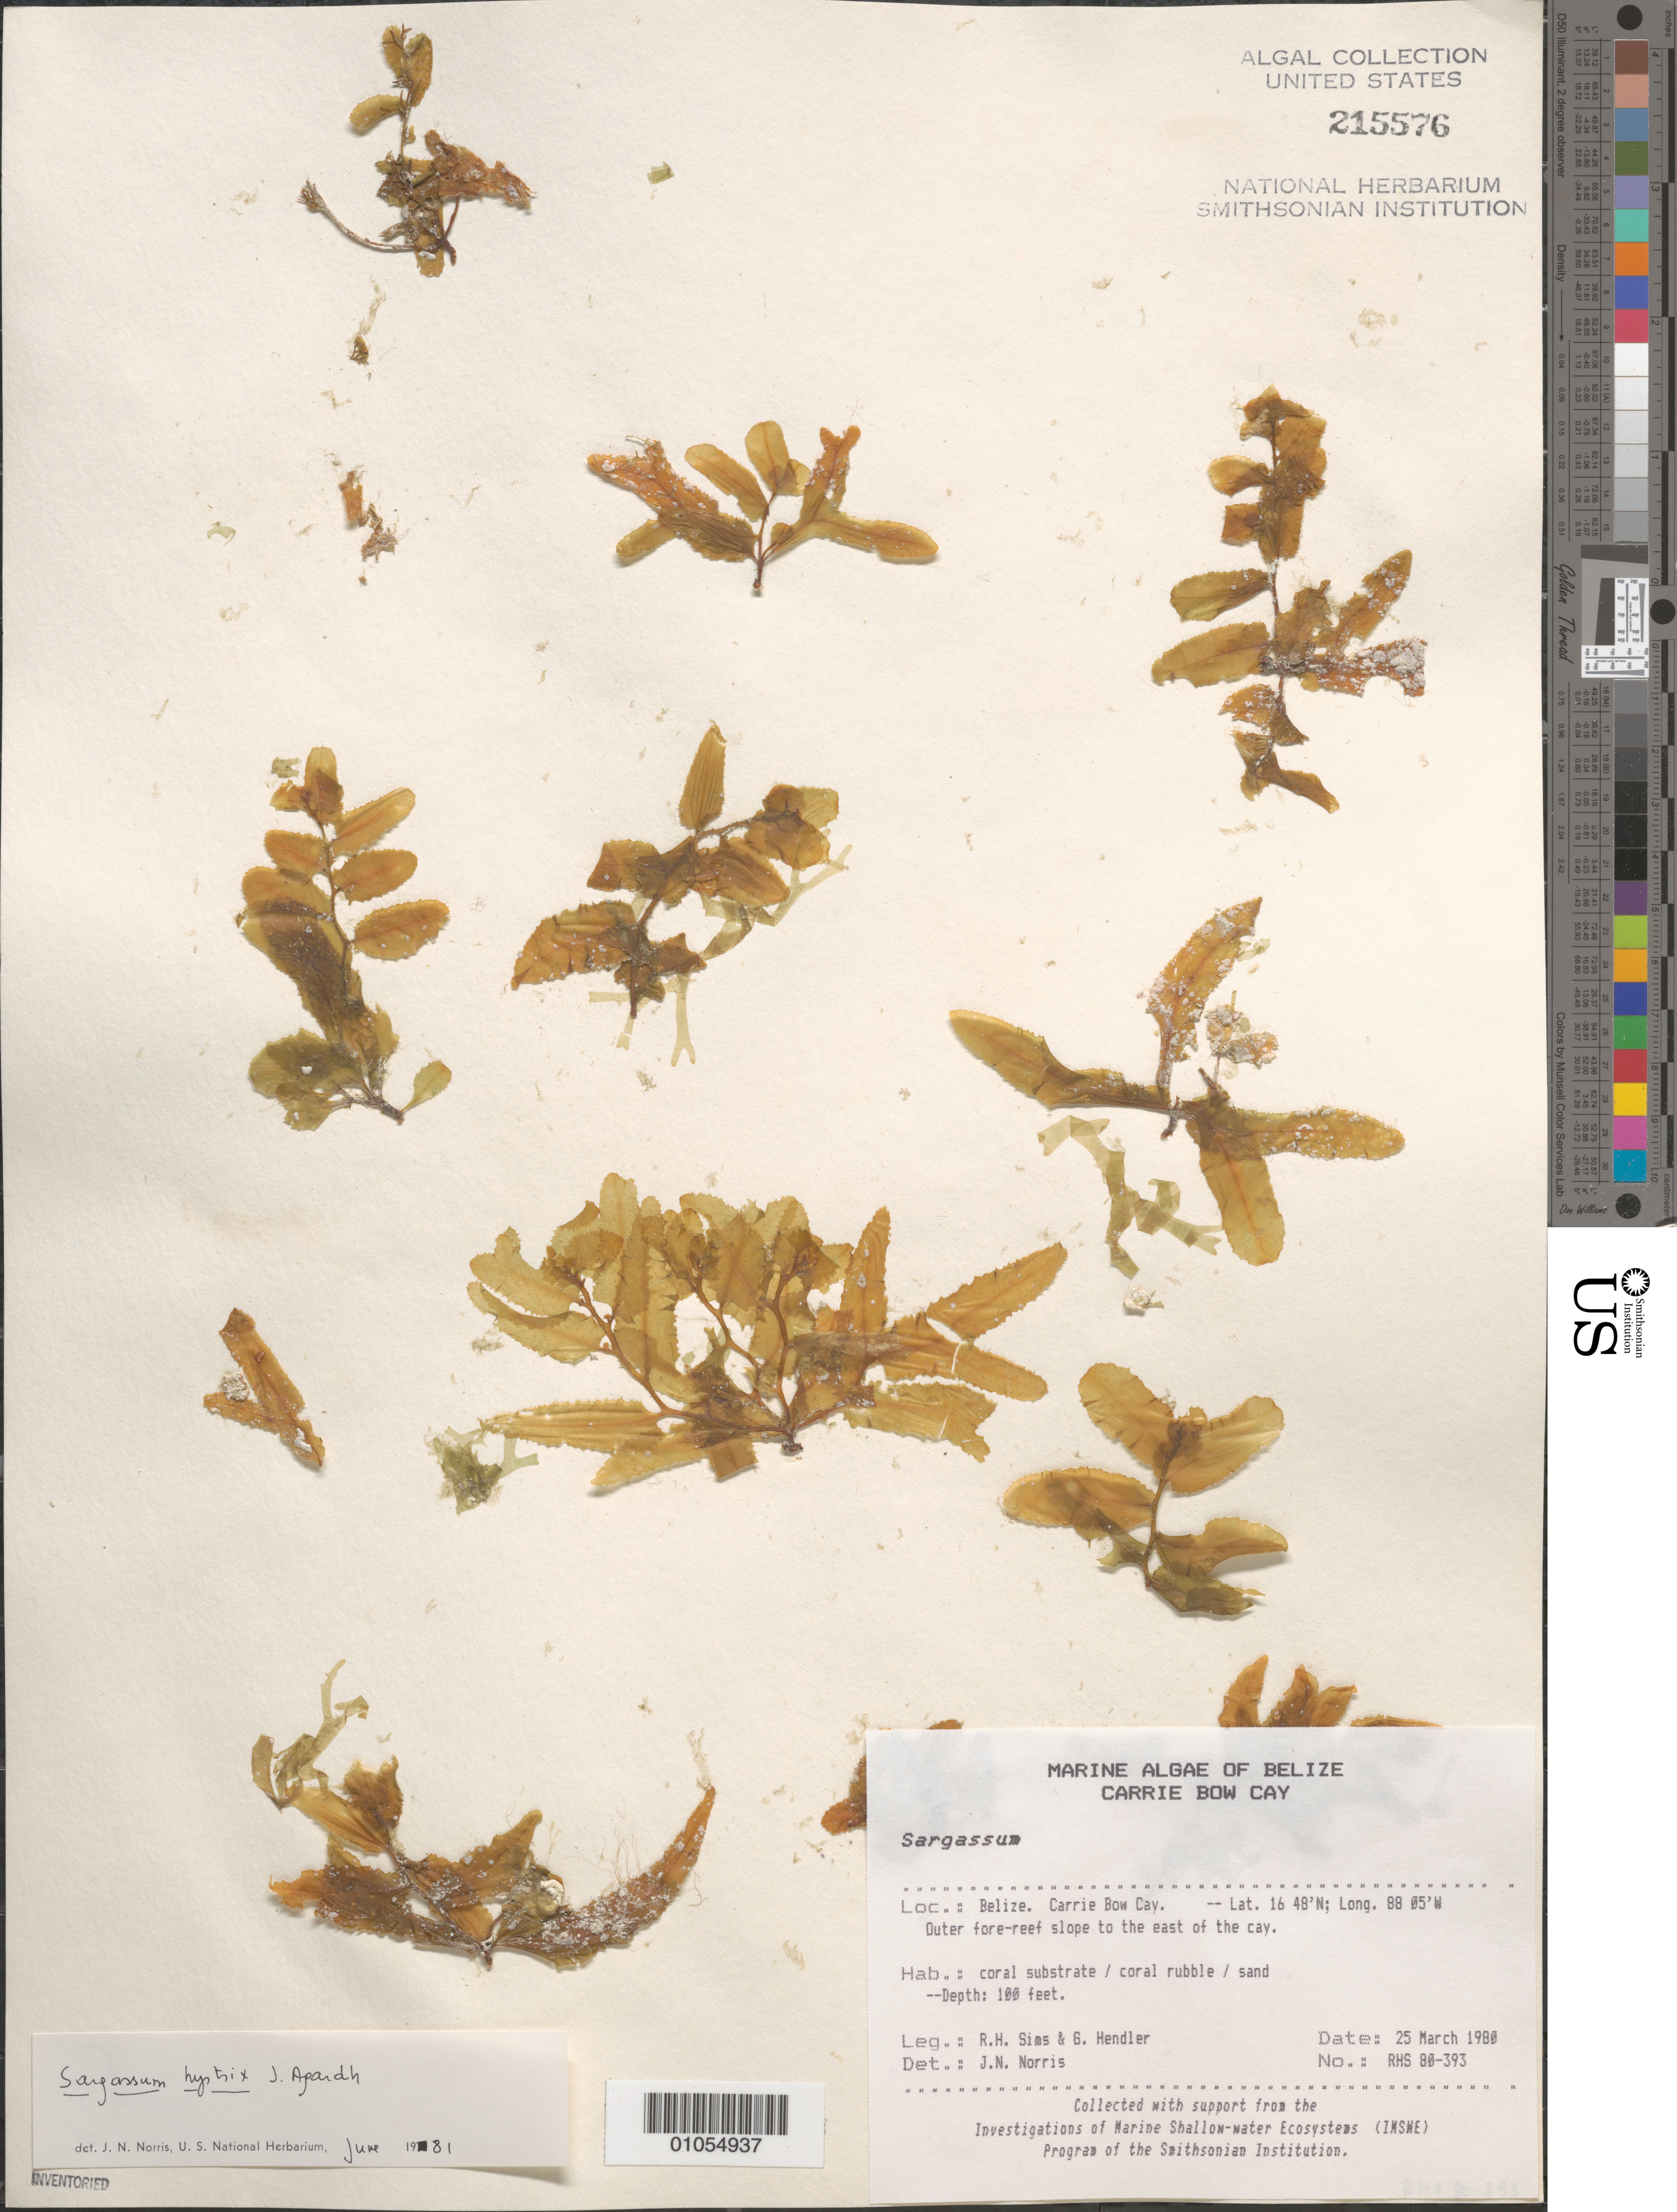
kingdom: Chromista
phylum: Ochrophyta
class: Phaeophyceae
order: Fucales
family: Sargassaceae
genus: Sargassum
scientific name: Sargassum hystrix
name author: J. Agardh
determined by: Norris, James N.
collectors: R. H. Sims & G. Hendler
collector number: RHS 80-393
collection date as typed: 25 Mar 1980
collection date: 1980-03-25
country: Belize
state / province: Stann Creek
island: Carrie Bow Cay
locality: Outer fore-reef slope to east of the cay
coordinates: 16 48'N, 88 05'W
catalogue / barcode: US 215576